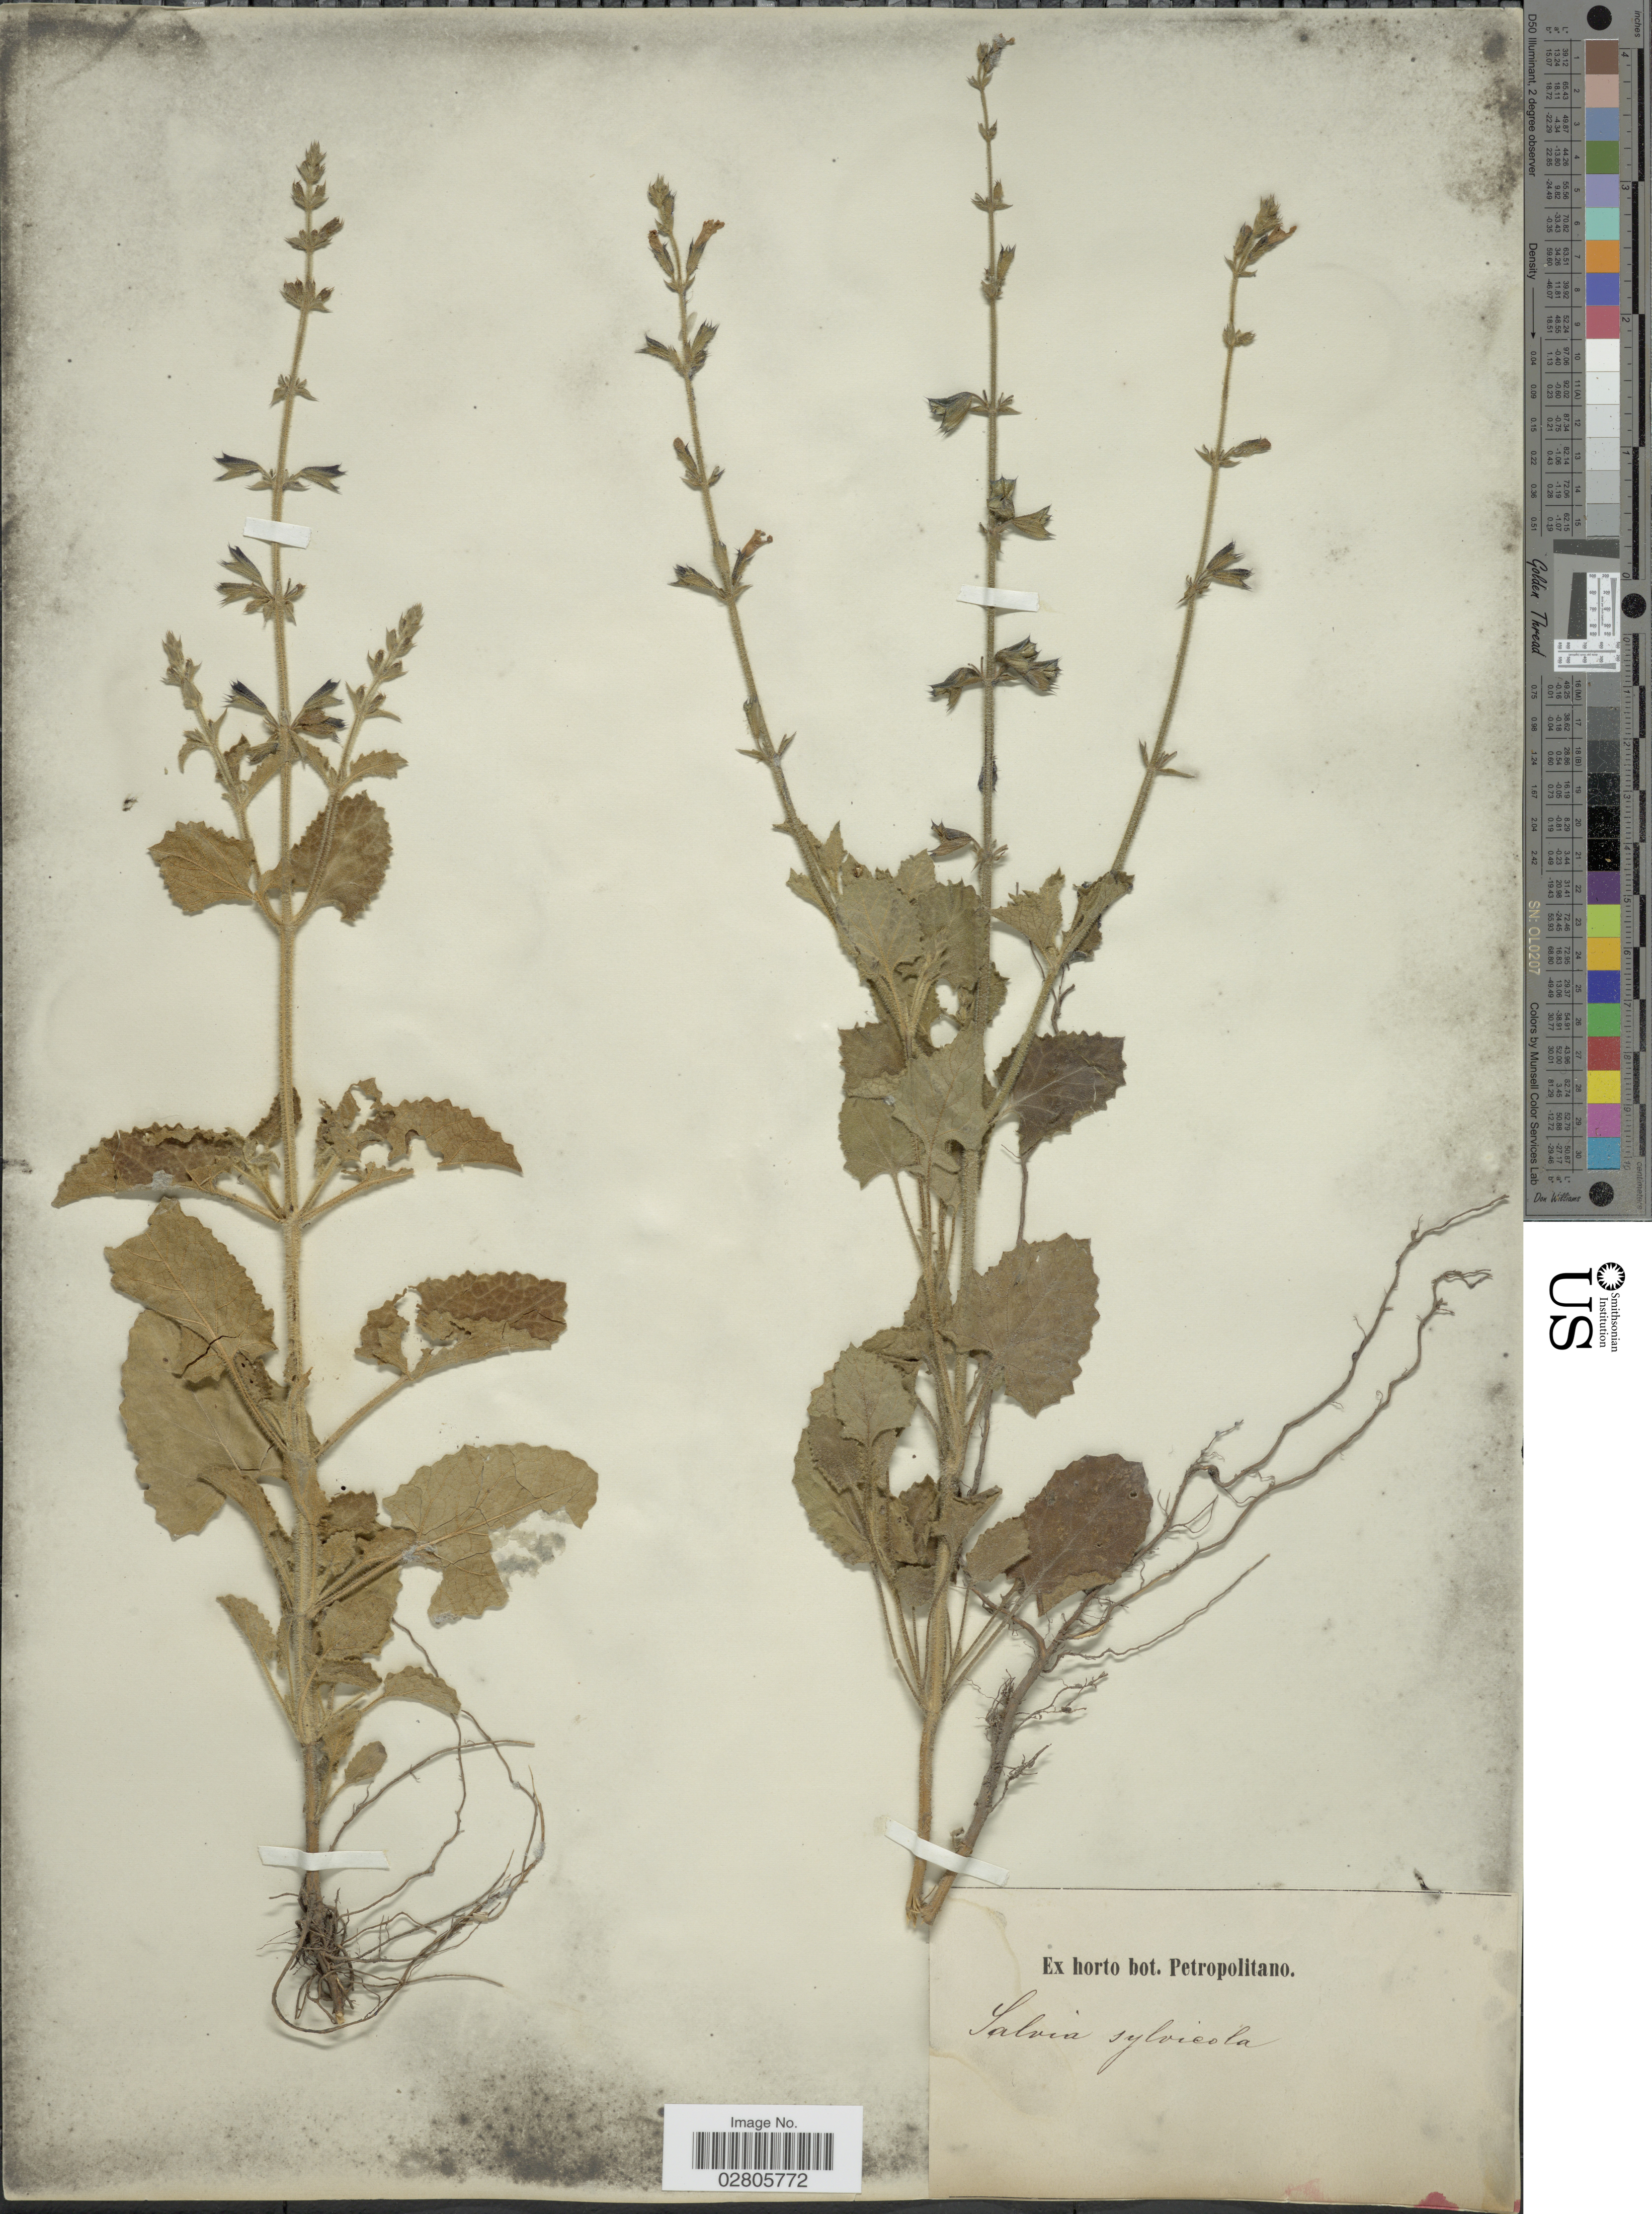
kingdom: Plantae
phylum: Tracheophyta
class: Magnoliopsida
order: Lamiales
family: Lamiaceae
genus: Salvia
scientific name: Salvia sylvestris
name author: L.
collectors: ex Horto Bot. Petropolitano